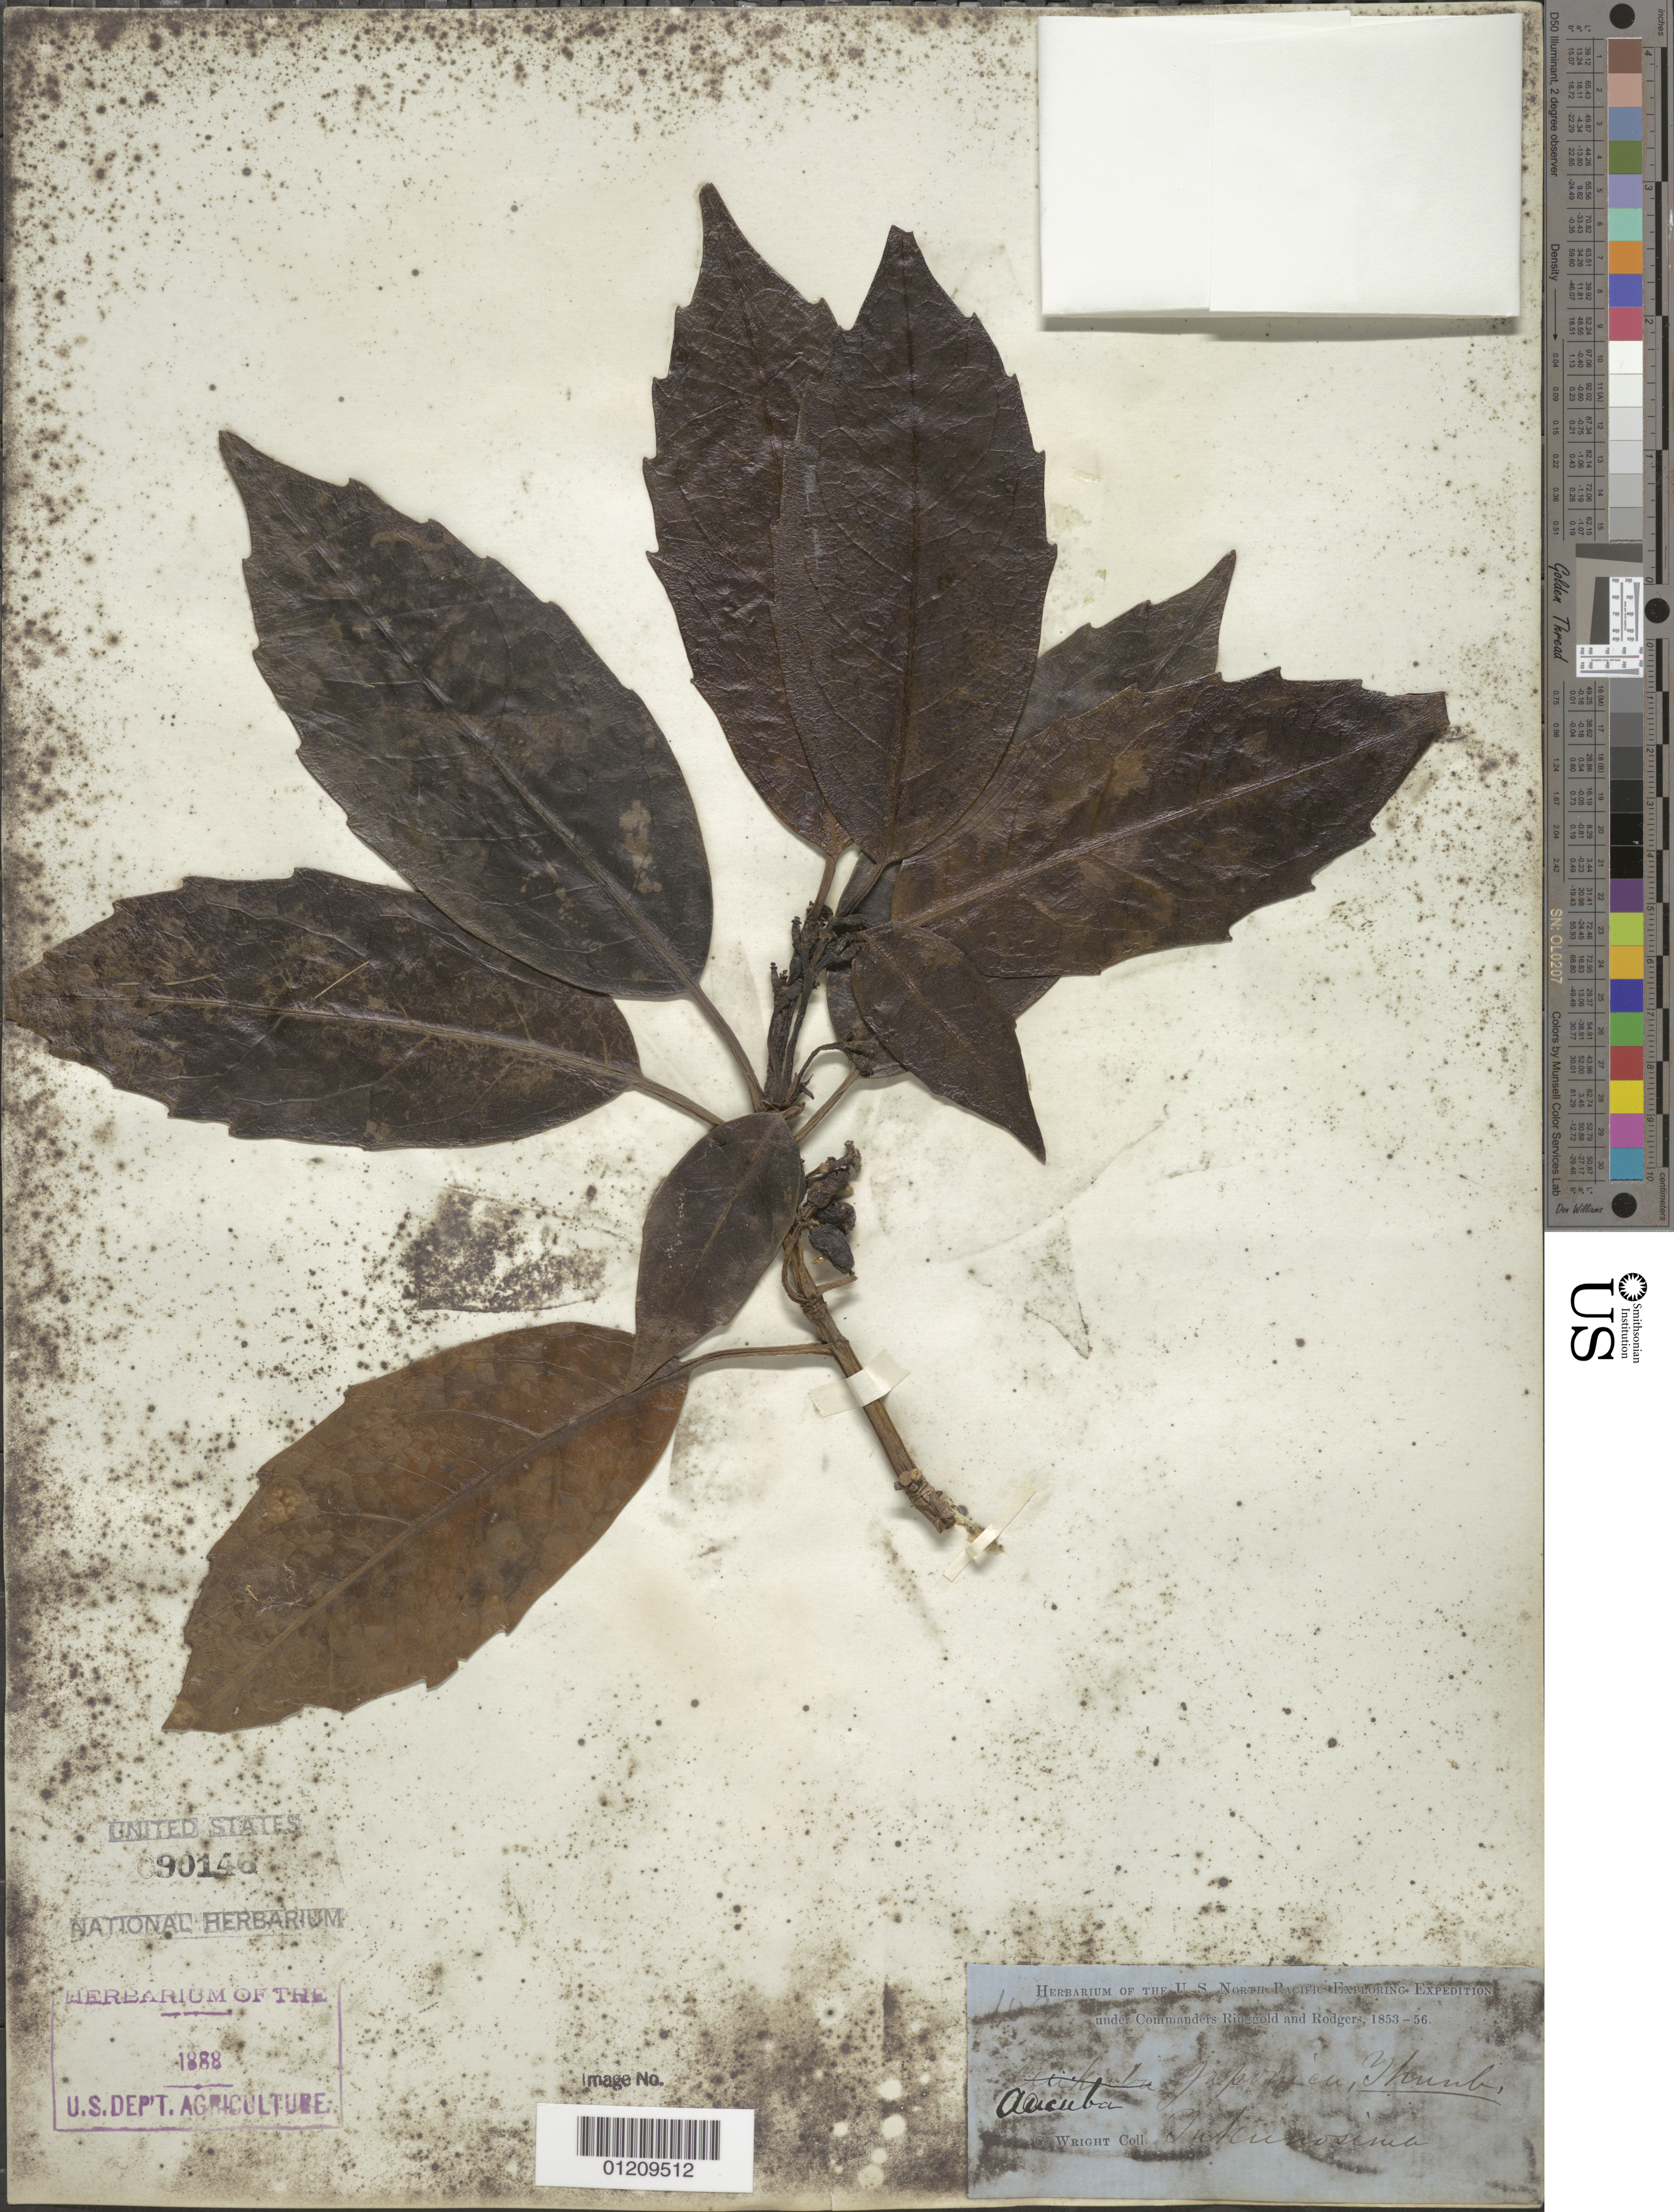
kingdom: Plantae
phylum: Tracheophyta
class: Magnoliopsida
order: Garryales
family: Garryaceae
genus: Aucuba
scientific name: Aucuba japonica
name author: Thunb.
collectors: C. Wright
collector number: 103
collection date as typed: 1853 to -- --- 1856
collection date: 1853/1856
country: Japan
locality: Tokunoshima island.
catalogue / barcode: US 90146